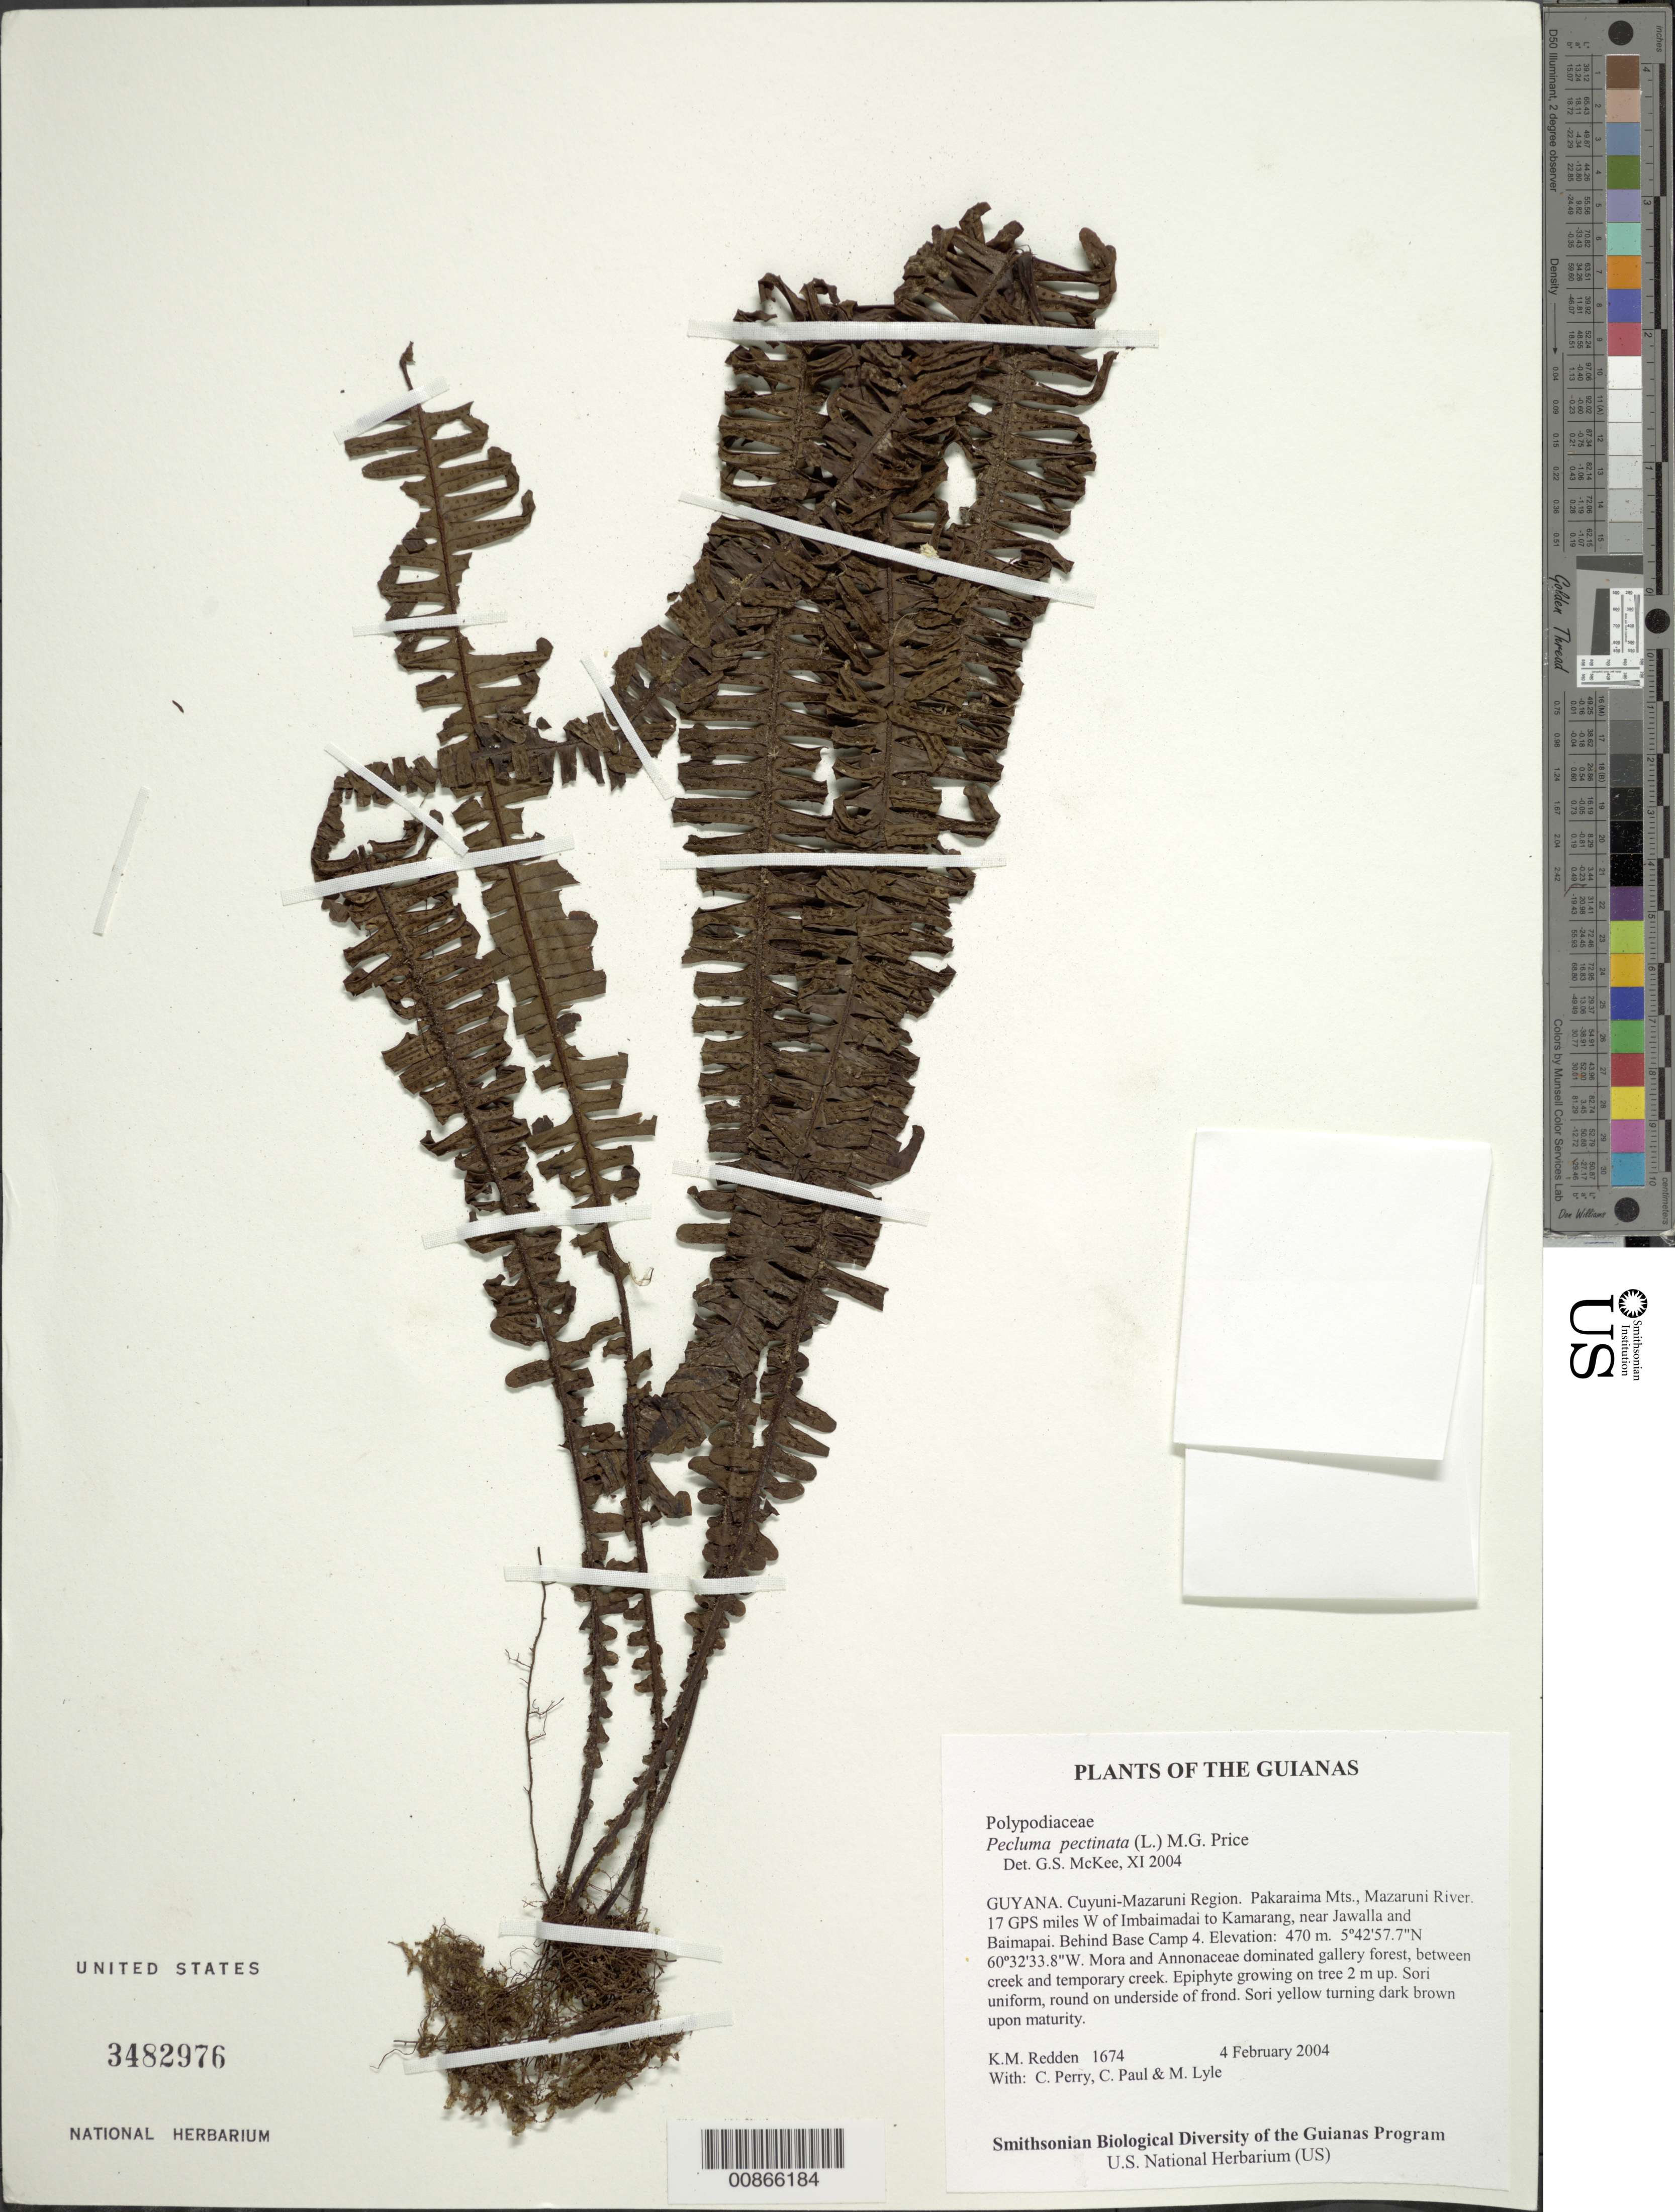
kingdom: Plantae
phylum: Tracheophyta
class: Polypodiopsida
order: Polypodiales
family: Polypodiaceae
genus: Pecluma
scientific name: Pecluma plumula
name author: (Humb. & Bonpl. ex Willd.) M.G. Price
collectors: K. M. Redden, C. Perry, C. Paul & M. Lyle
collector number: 1674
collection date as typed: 4 February 2004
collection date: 2004-02-04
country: Guyana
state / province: Cuyuni-Mazaruni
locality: Pakaraima Mts., Mazaruni River. 17 GPS miles W of Imbaimadai to Kamarang, near Jawalla and Baimapai. Behind Base Camp 4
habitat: Mora and Annonaceae dominated gallery forest, between creek and temporary creek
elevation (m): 470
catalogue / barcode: US 3482976